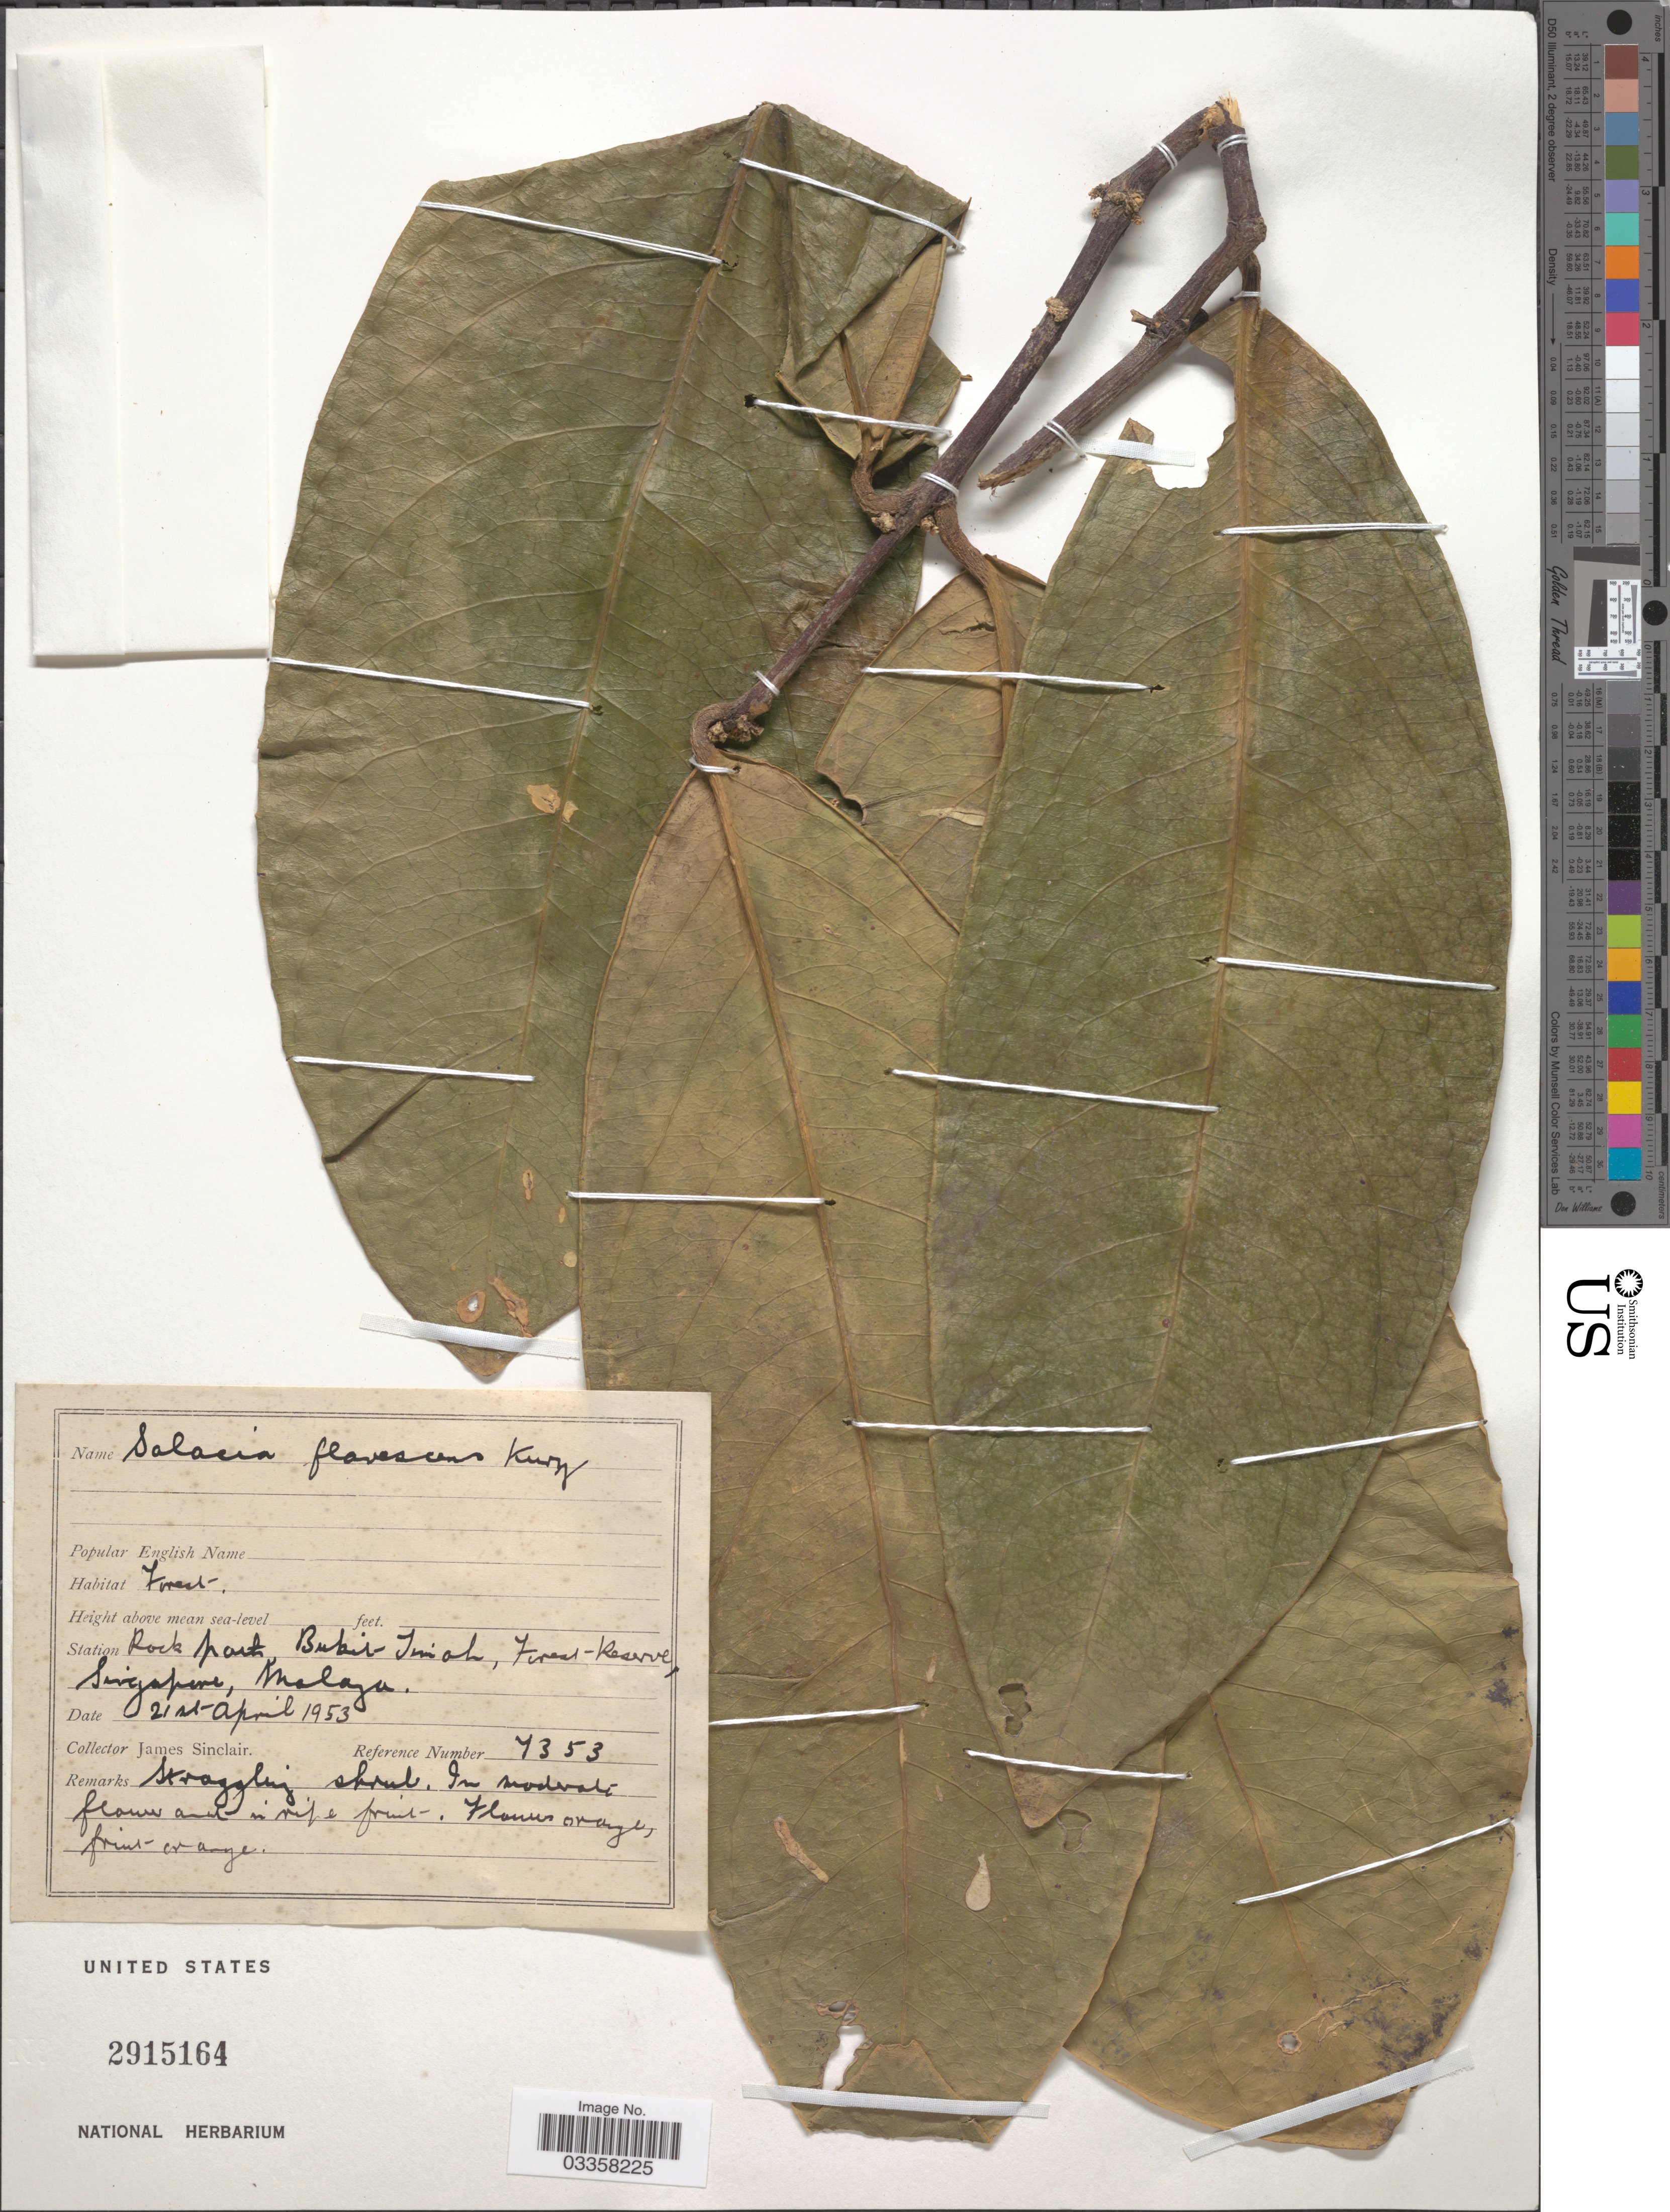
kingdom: Plantae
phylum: Tracheophyta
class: Magnoliopsida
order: Celastrales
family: Celastraceae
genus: Salacia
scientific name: Salacia macrophylla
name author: Blume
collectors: J. Sinclair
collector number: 7353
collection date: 1953-04-21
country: Singapore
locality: Station Rock path Bukit Timah, Forest-Reserve, Malaya.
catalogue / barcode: US 2915164